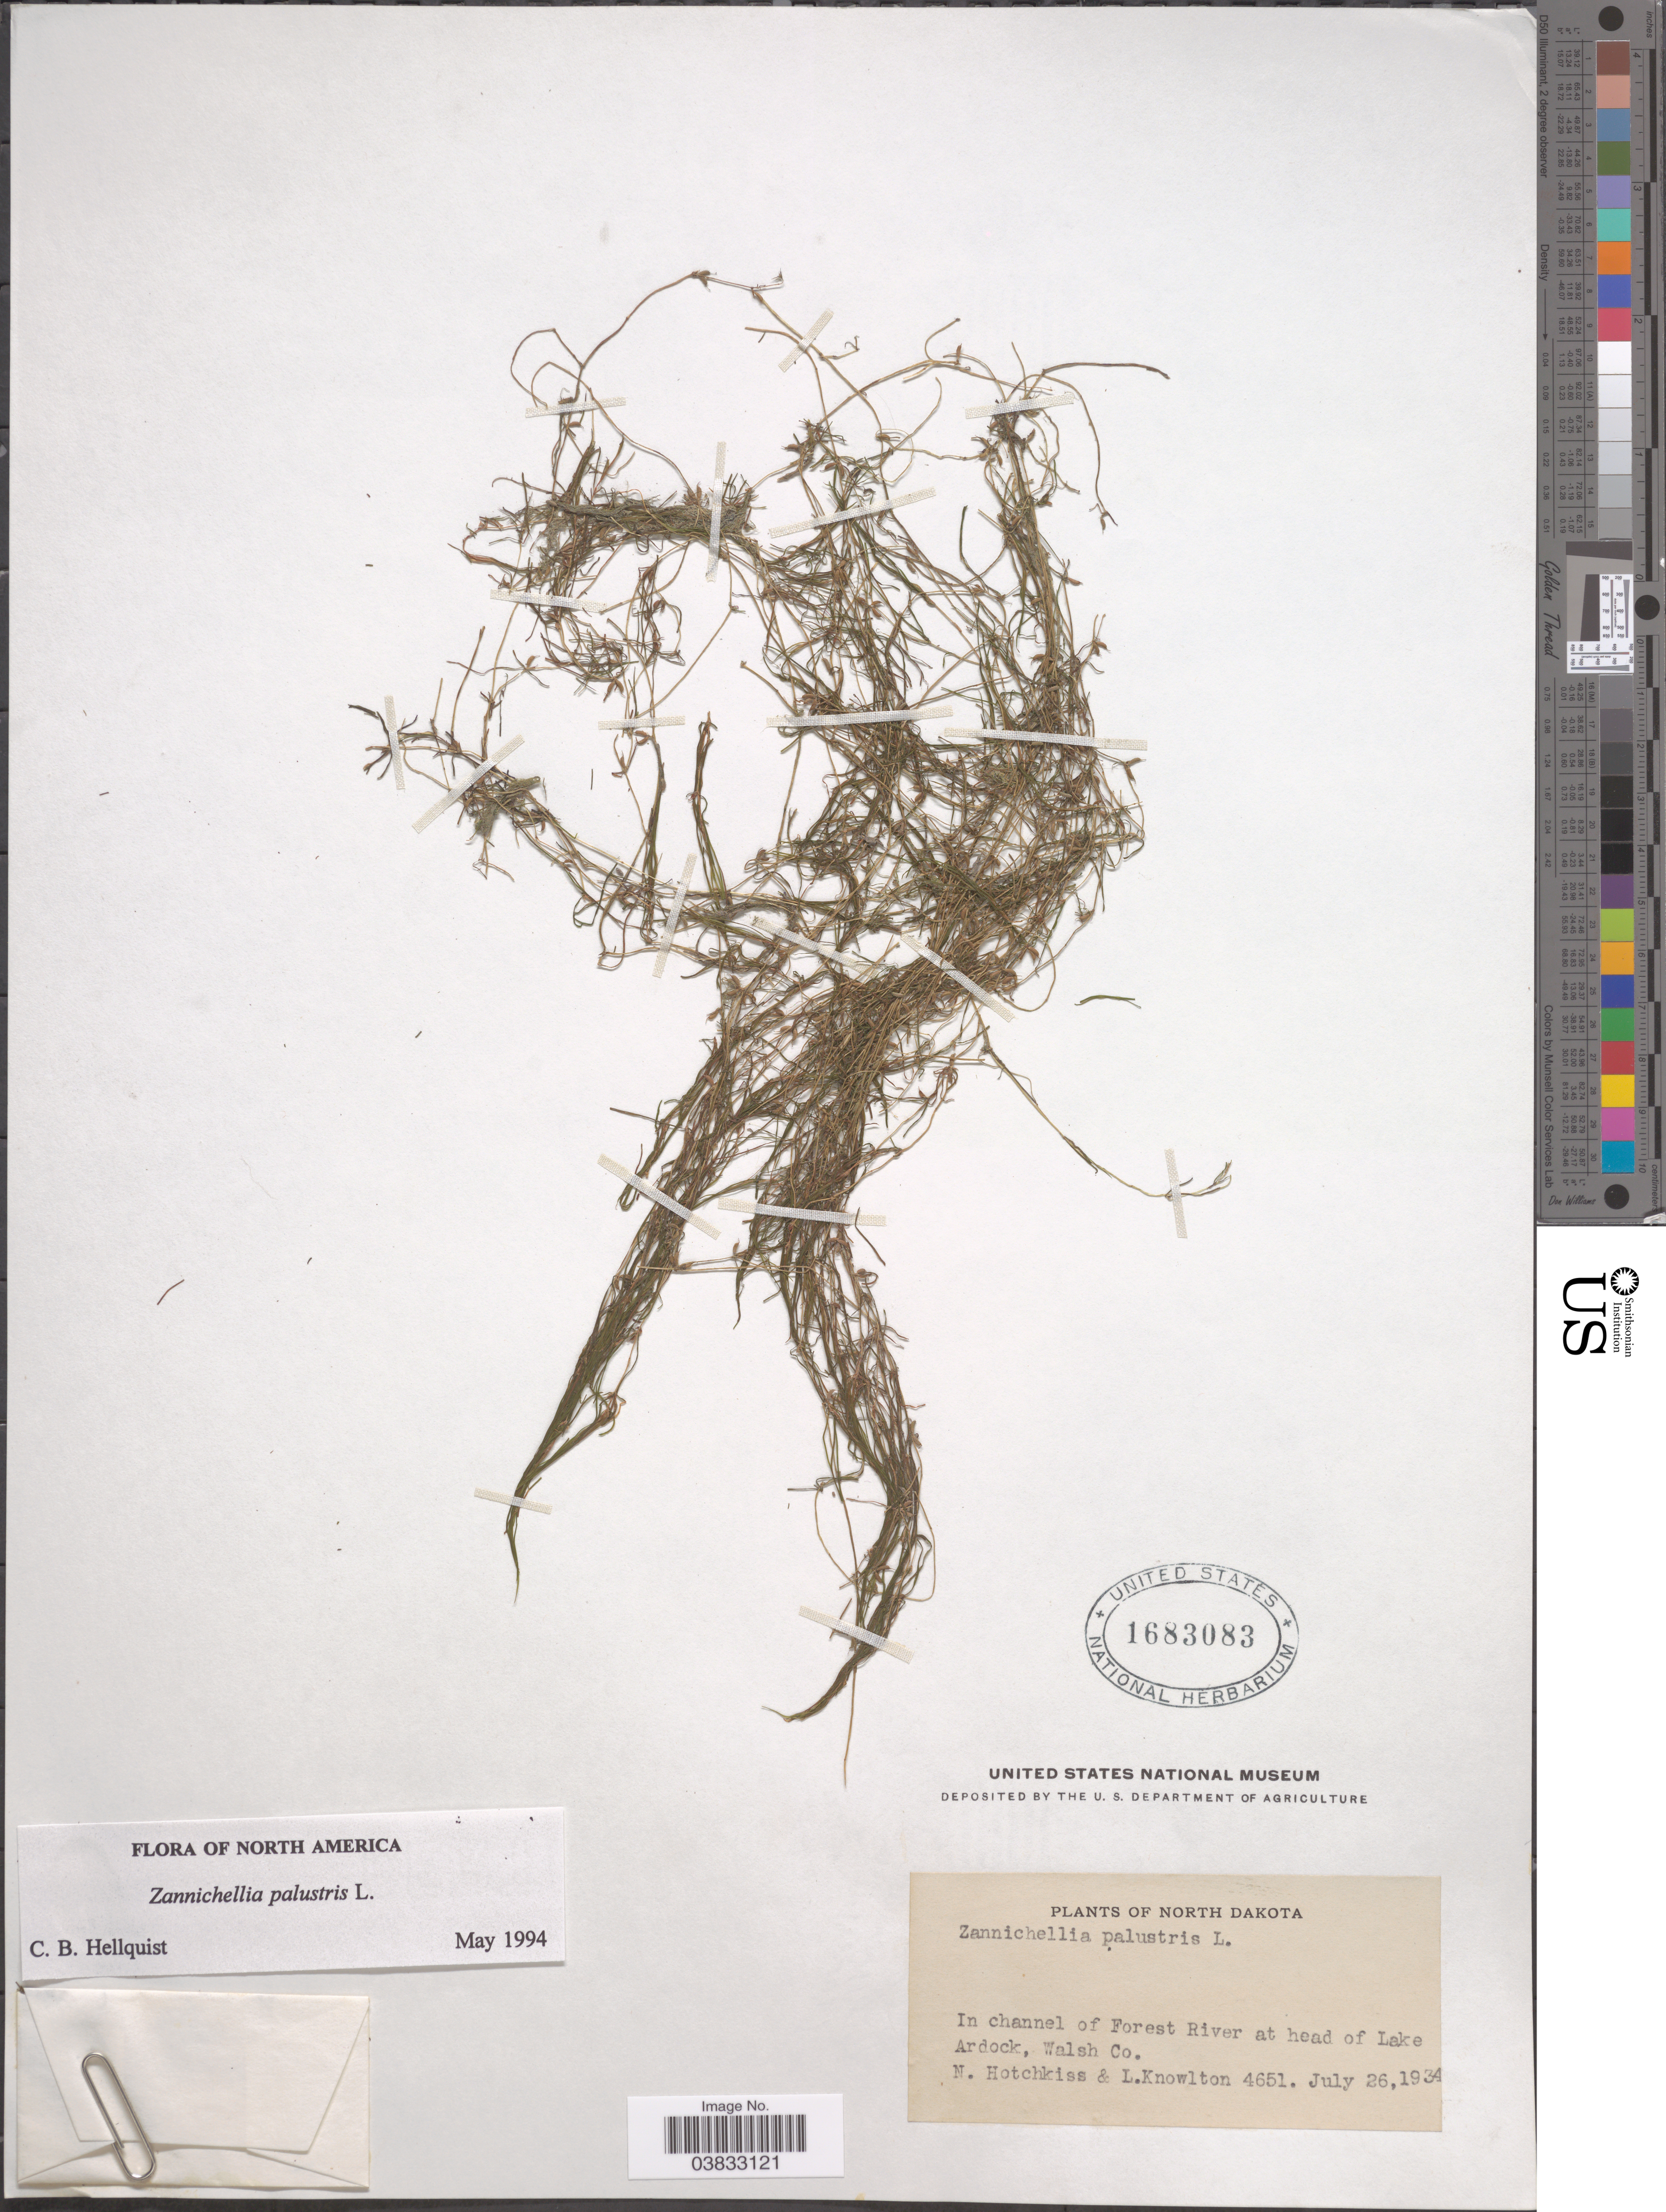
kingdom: Plantae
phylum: Tracheophyta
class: Liliopsida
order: Alismatales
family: Potamogetonaceae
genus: Zannichellia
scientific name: Zannichellia palustris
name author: L.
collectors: N. Hotchkiss & L. Knowlton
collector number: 4651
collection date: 1934-07-26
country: United States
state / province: North Dakota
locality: In channel of Forest River at head of Lake Ardock, Walsh Co.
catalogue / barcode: US 1683083